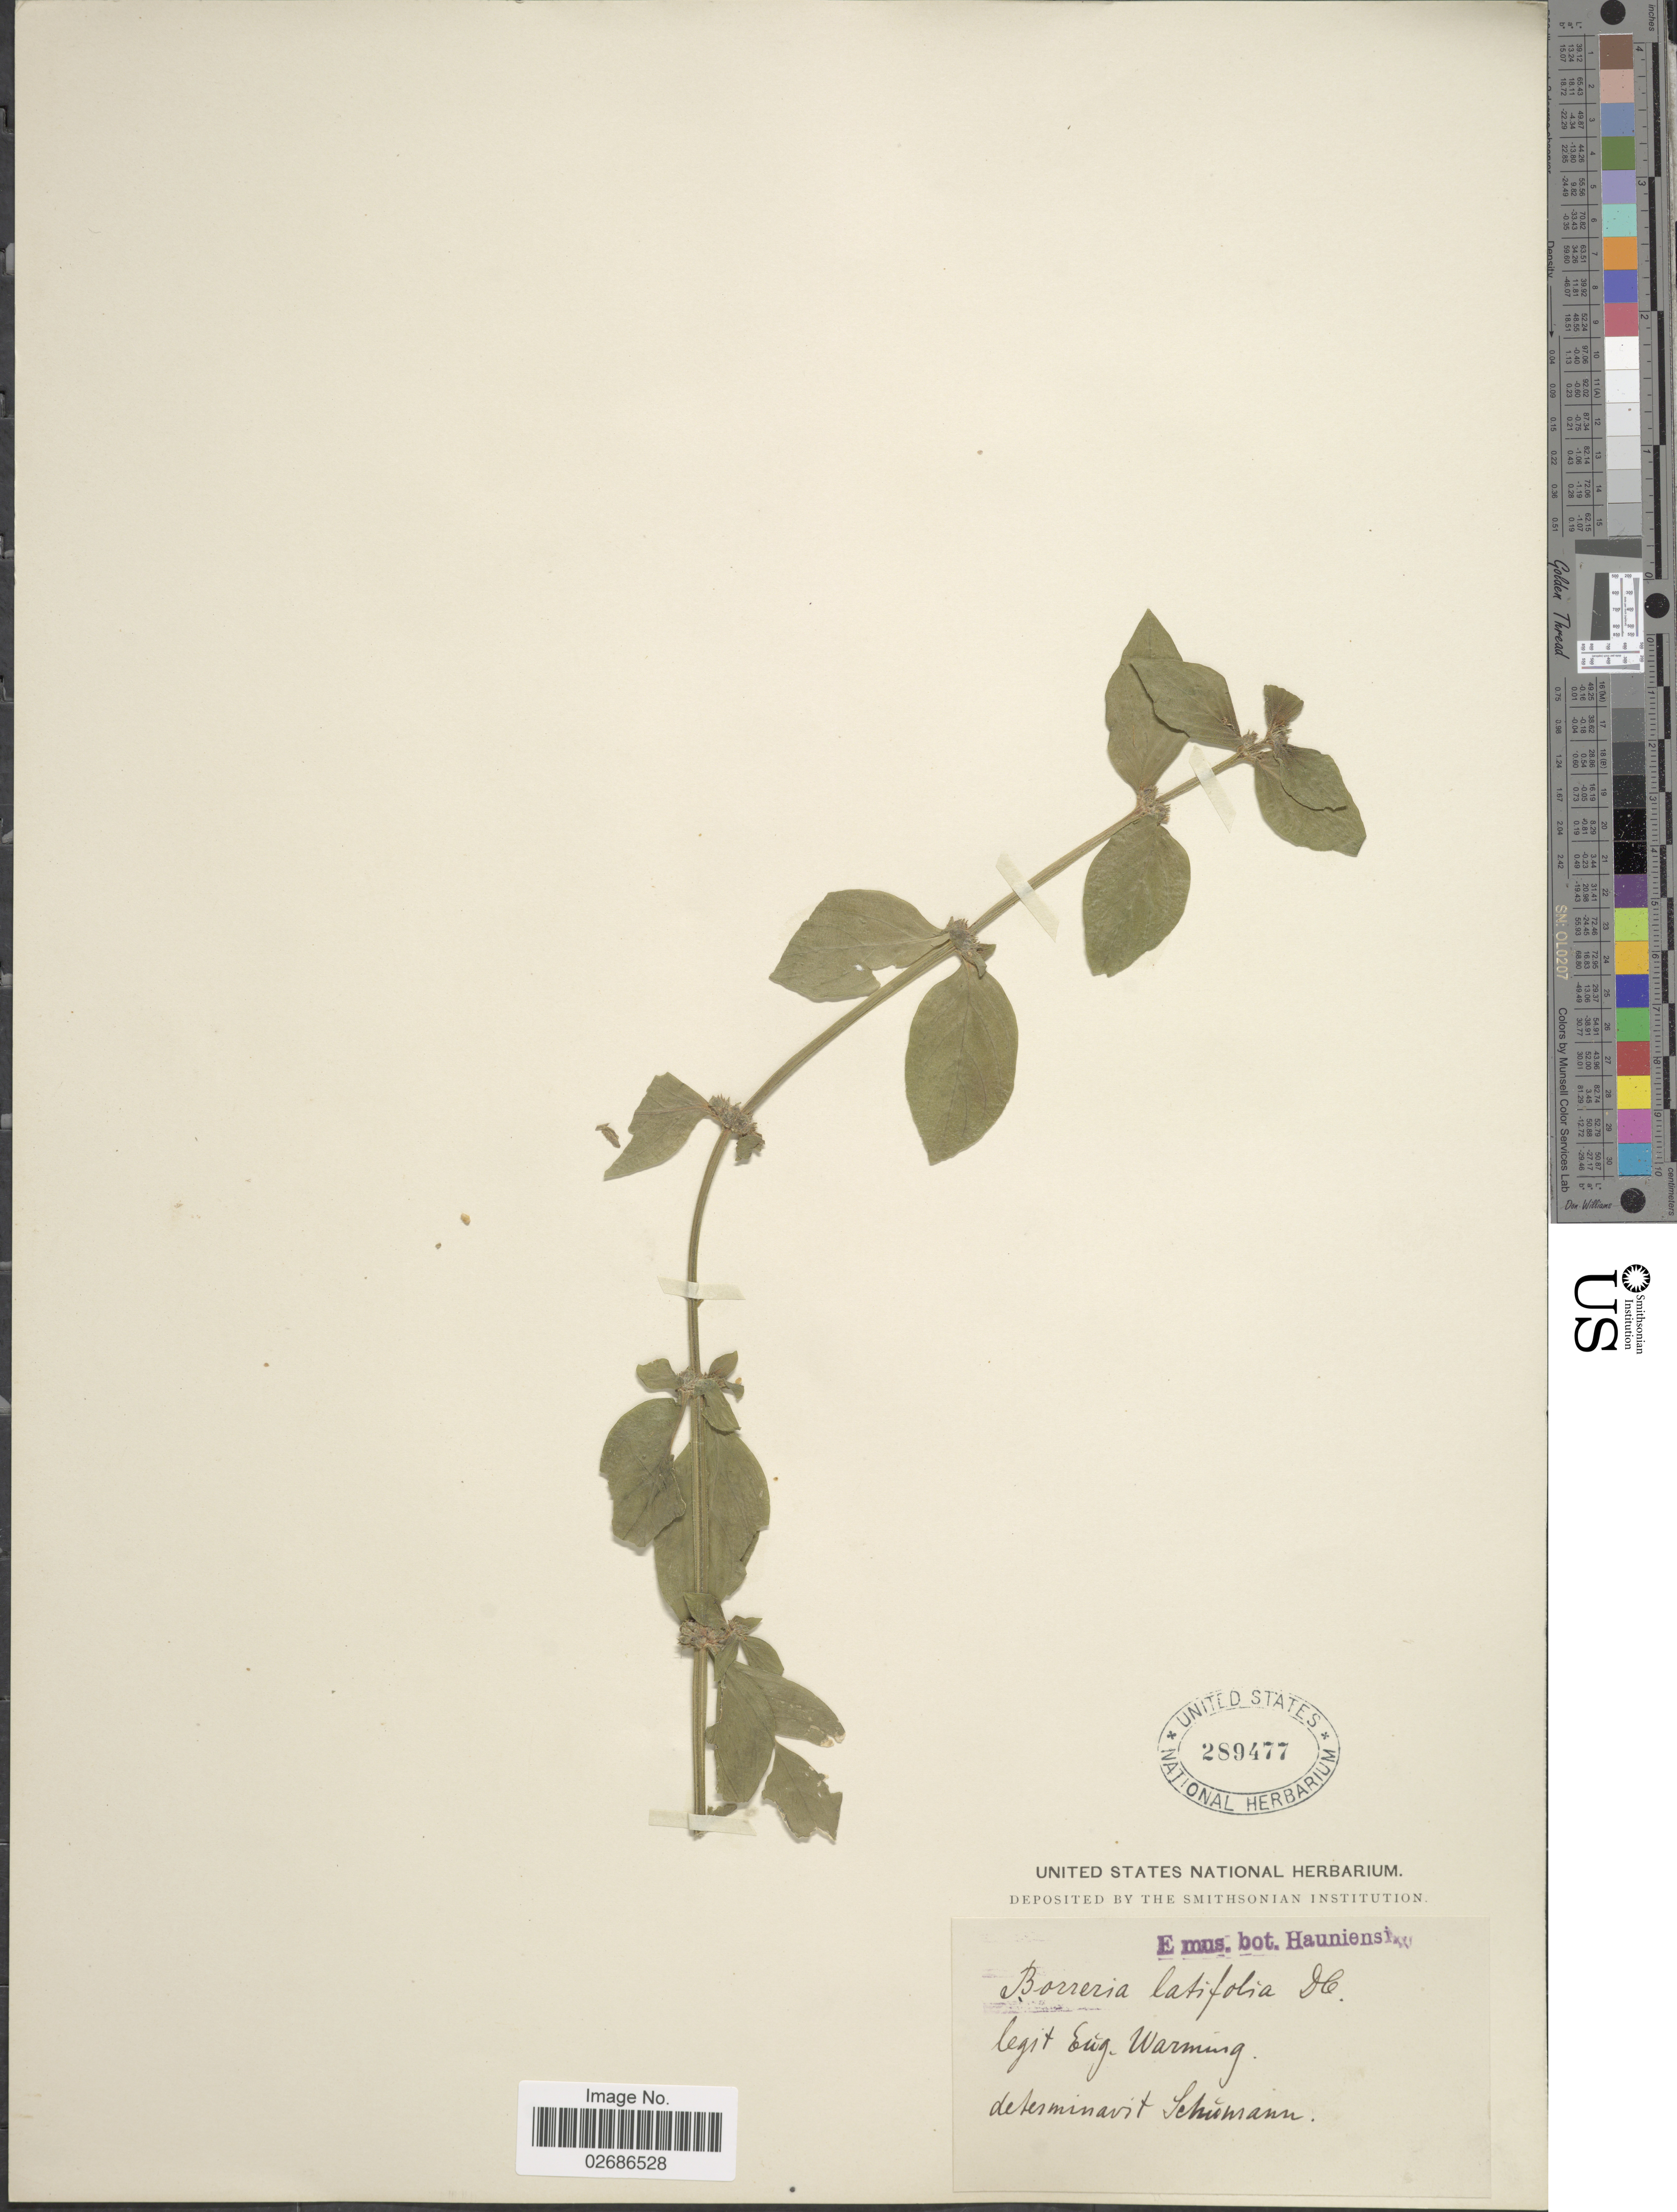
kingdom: Plantae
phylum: Tracheophyta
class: Magnoliopsida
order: Gentianales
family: Rubiaceae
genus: Borreria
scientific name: Borreria latifolia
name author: (Aubl.) K. Schum.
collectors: E. Warming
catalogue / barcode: US 289477